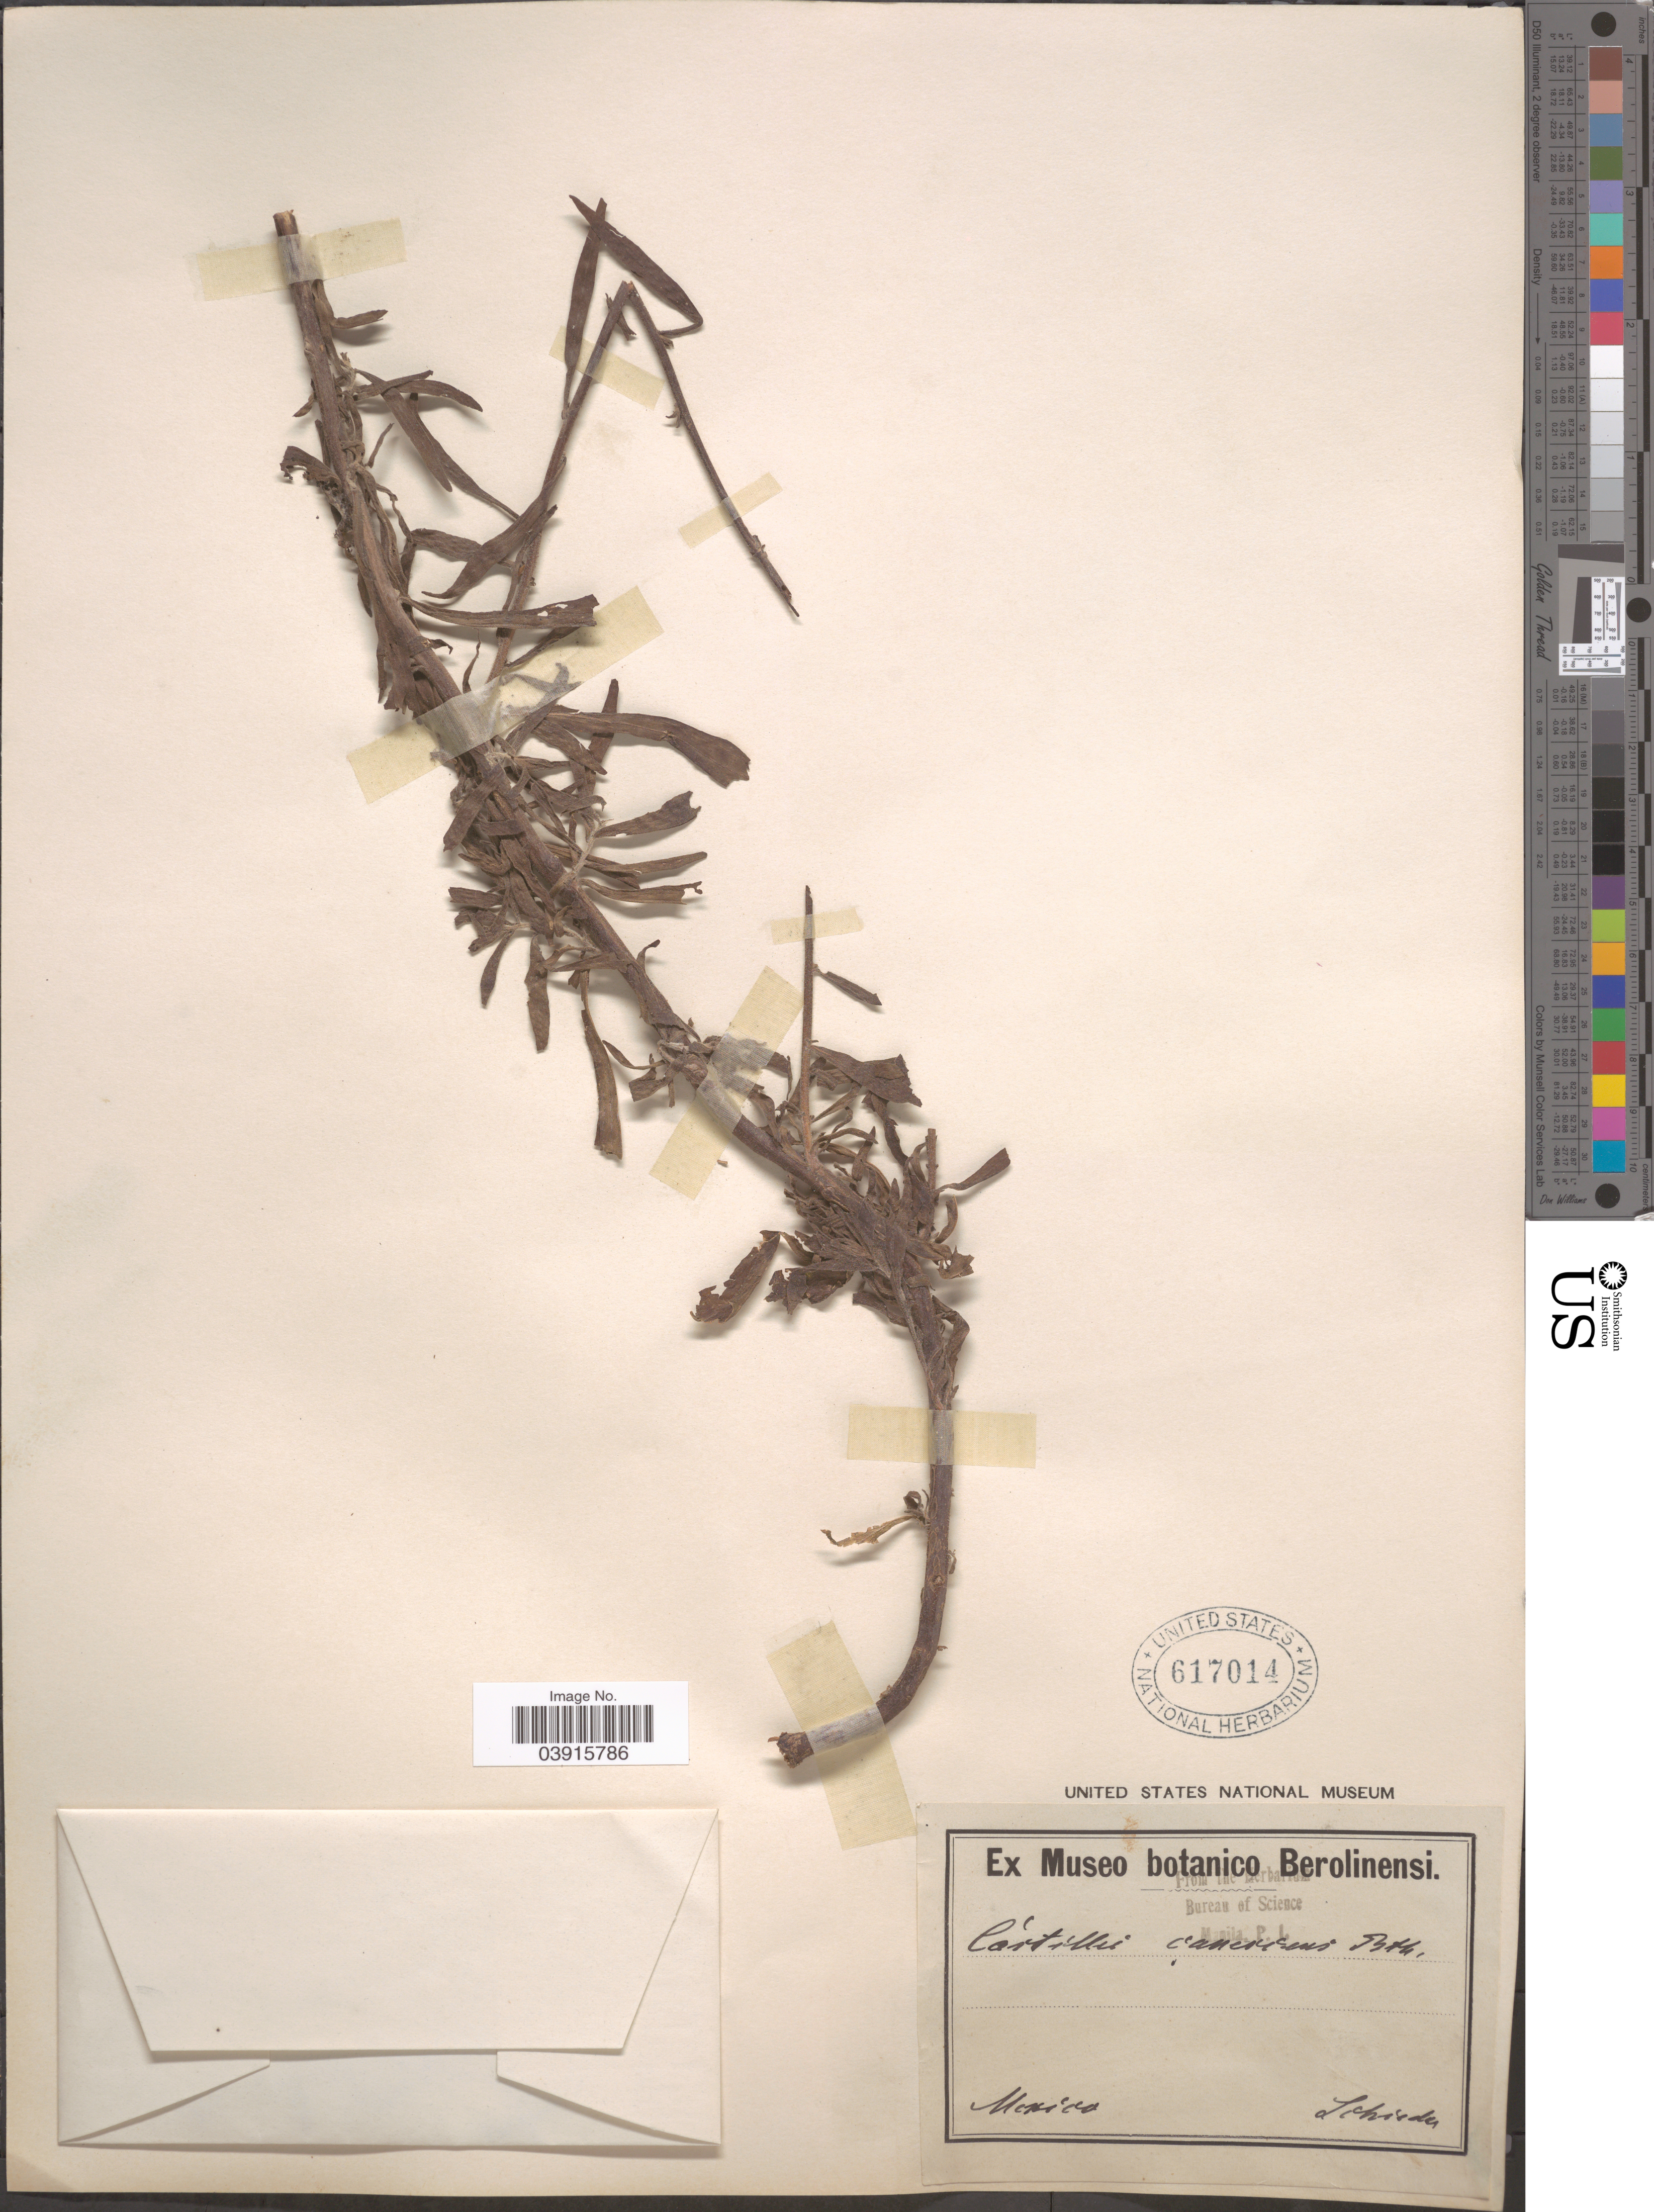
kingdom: Plantae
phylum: Tracheophyta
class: Magnoliopsida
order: Lamiales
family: Orobanchaceae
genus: Castilleja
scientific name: Castilleja tenuiflora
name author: Benth.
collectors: Lichieder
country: Mexico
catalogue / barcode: US 617014